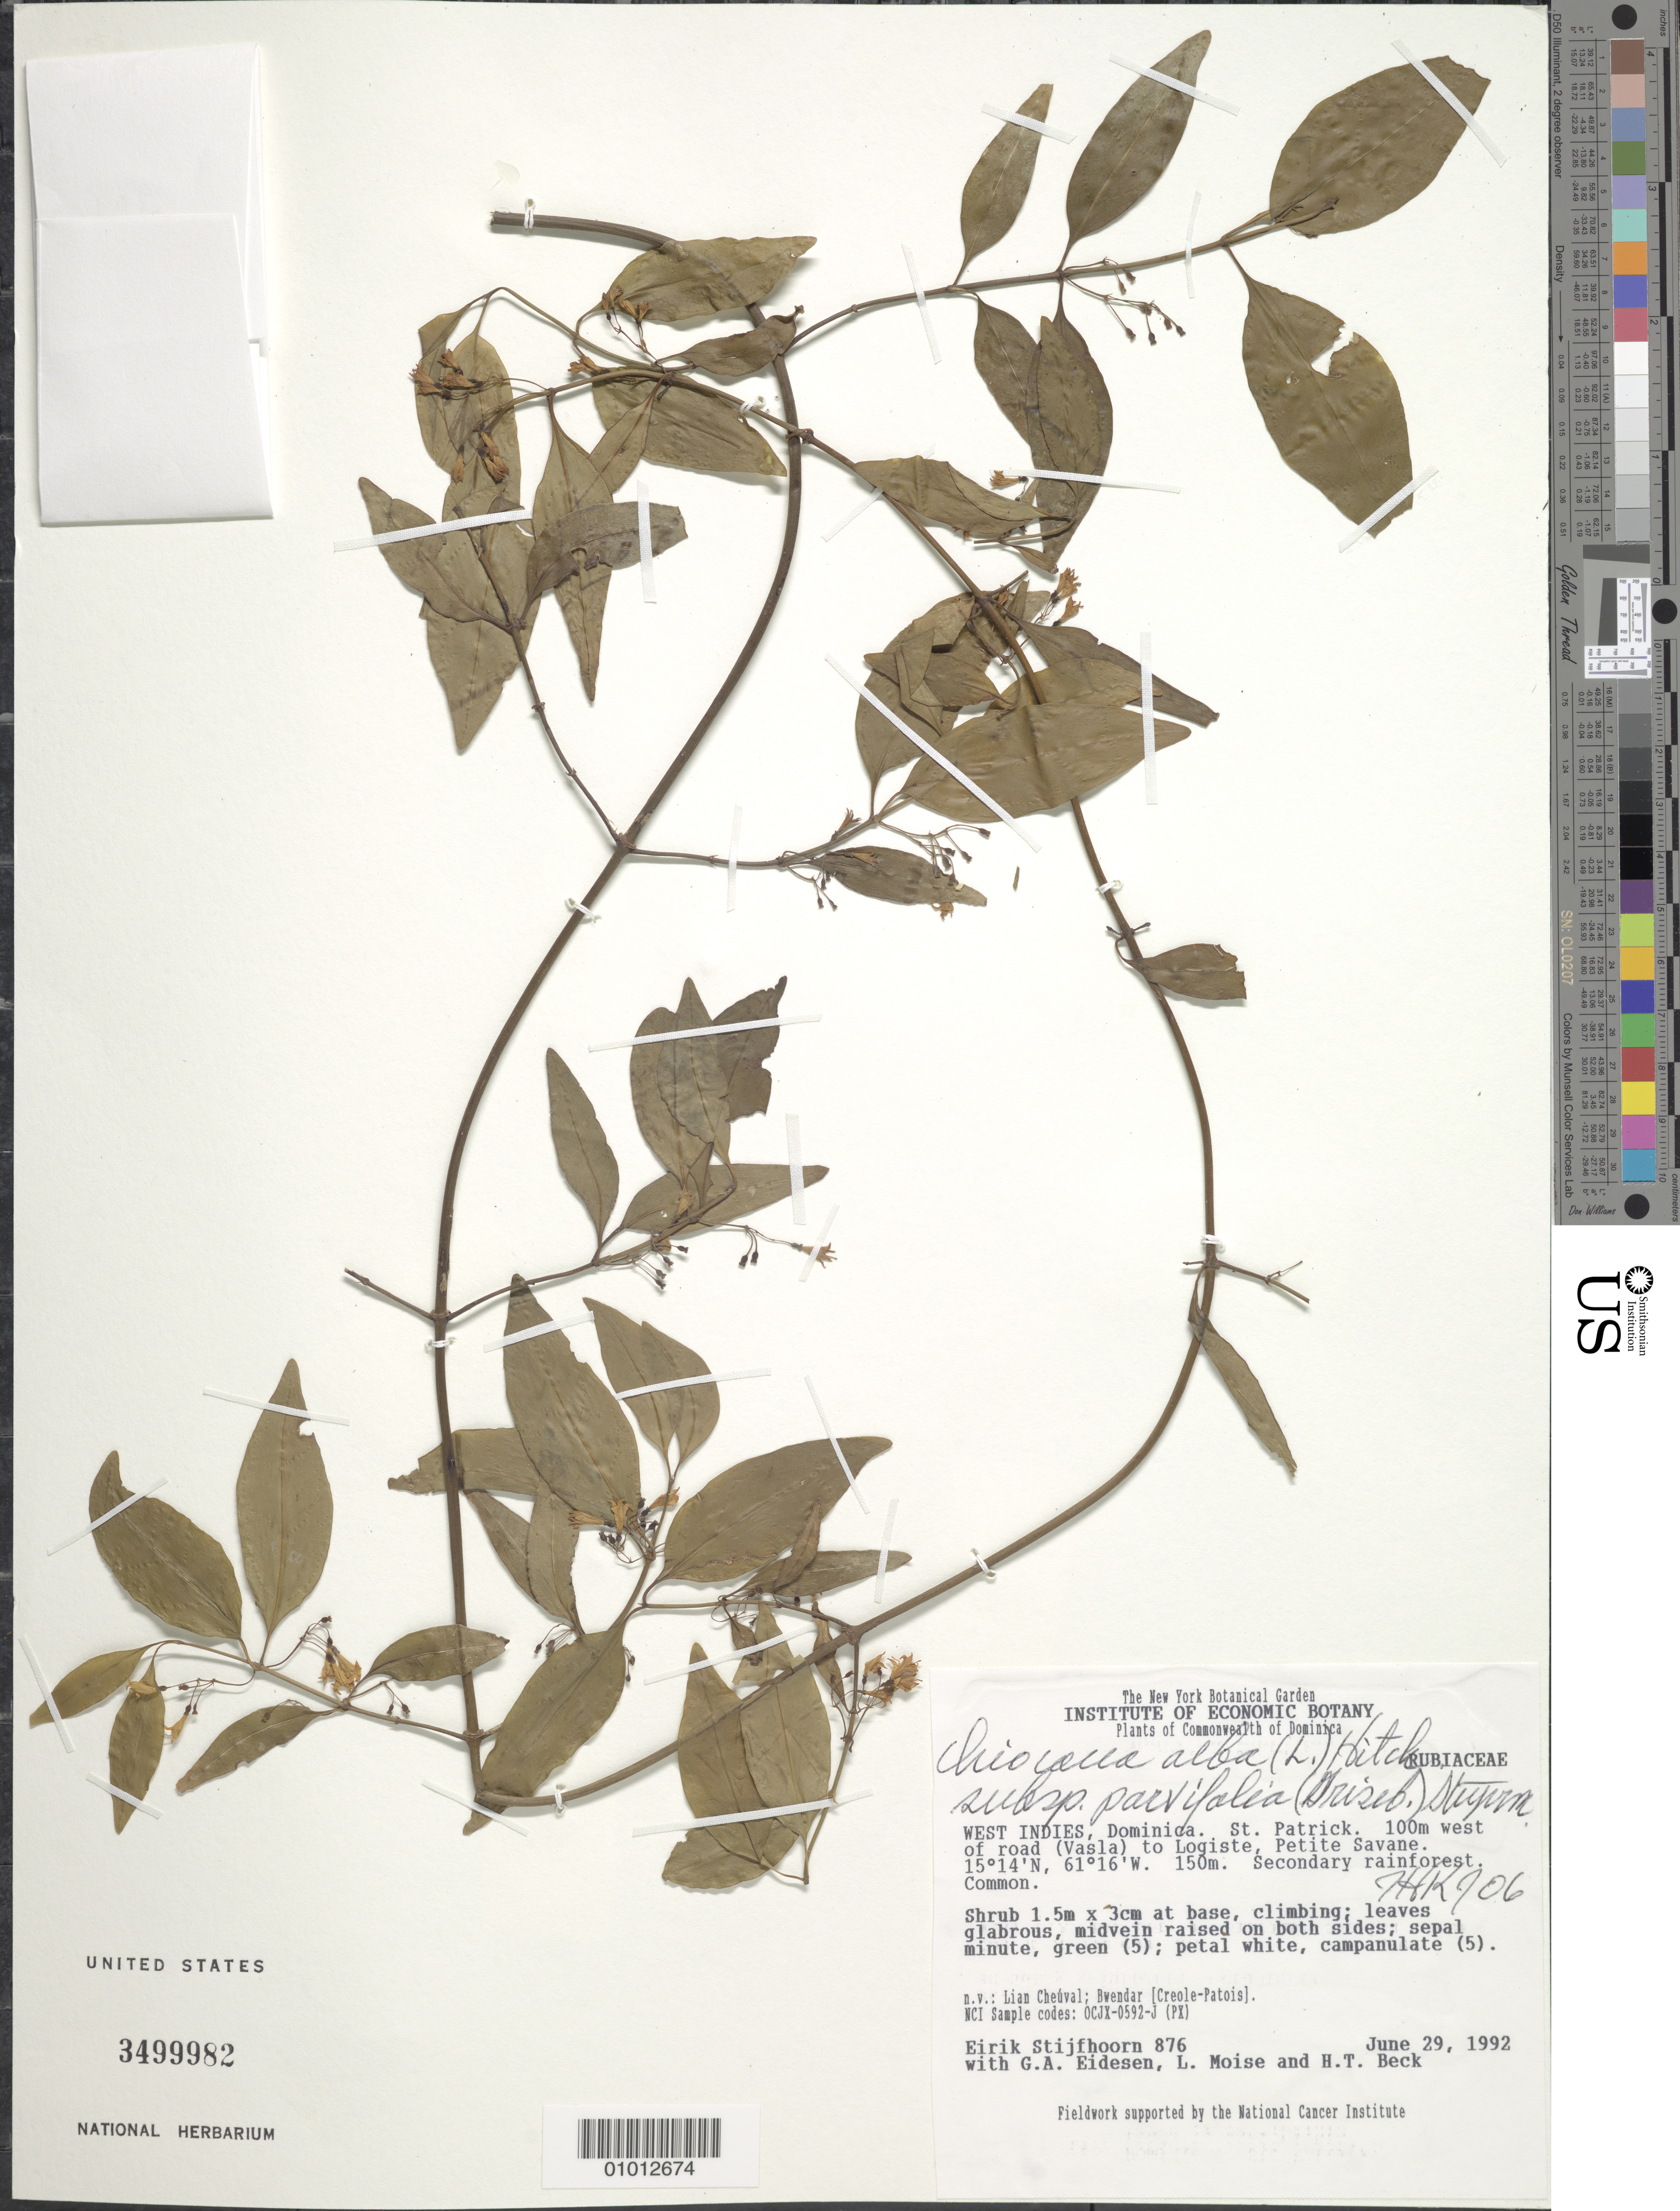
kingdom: Plantae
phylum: Tracheophyta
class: Magnoliopsida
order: Gentianales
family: Rubiaceae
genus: Chiococca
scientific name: Chiococca alba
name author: (L.) Hitchc.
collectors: E. Stijfhoorn, G. Eidesen, L. Moise & H. T. Beck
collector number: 876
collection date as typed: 29 Jun 1992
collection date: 1992-06-29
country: Dominica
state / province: St. Patrick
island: Dominica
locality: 100 m west of road (Vasla) to Logiste, Petite Savane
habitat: Secondary rainforest; common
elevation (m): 150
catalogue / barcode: US 3499982